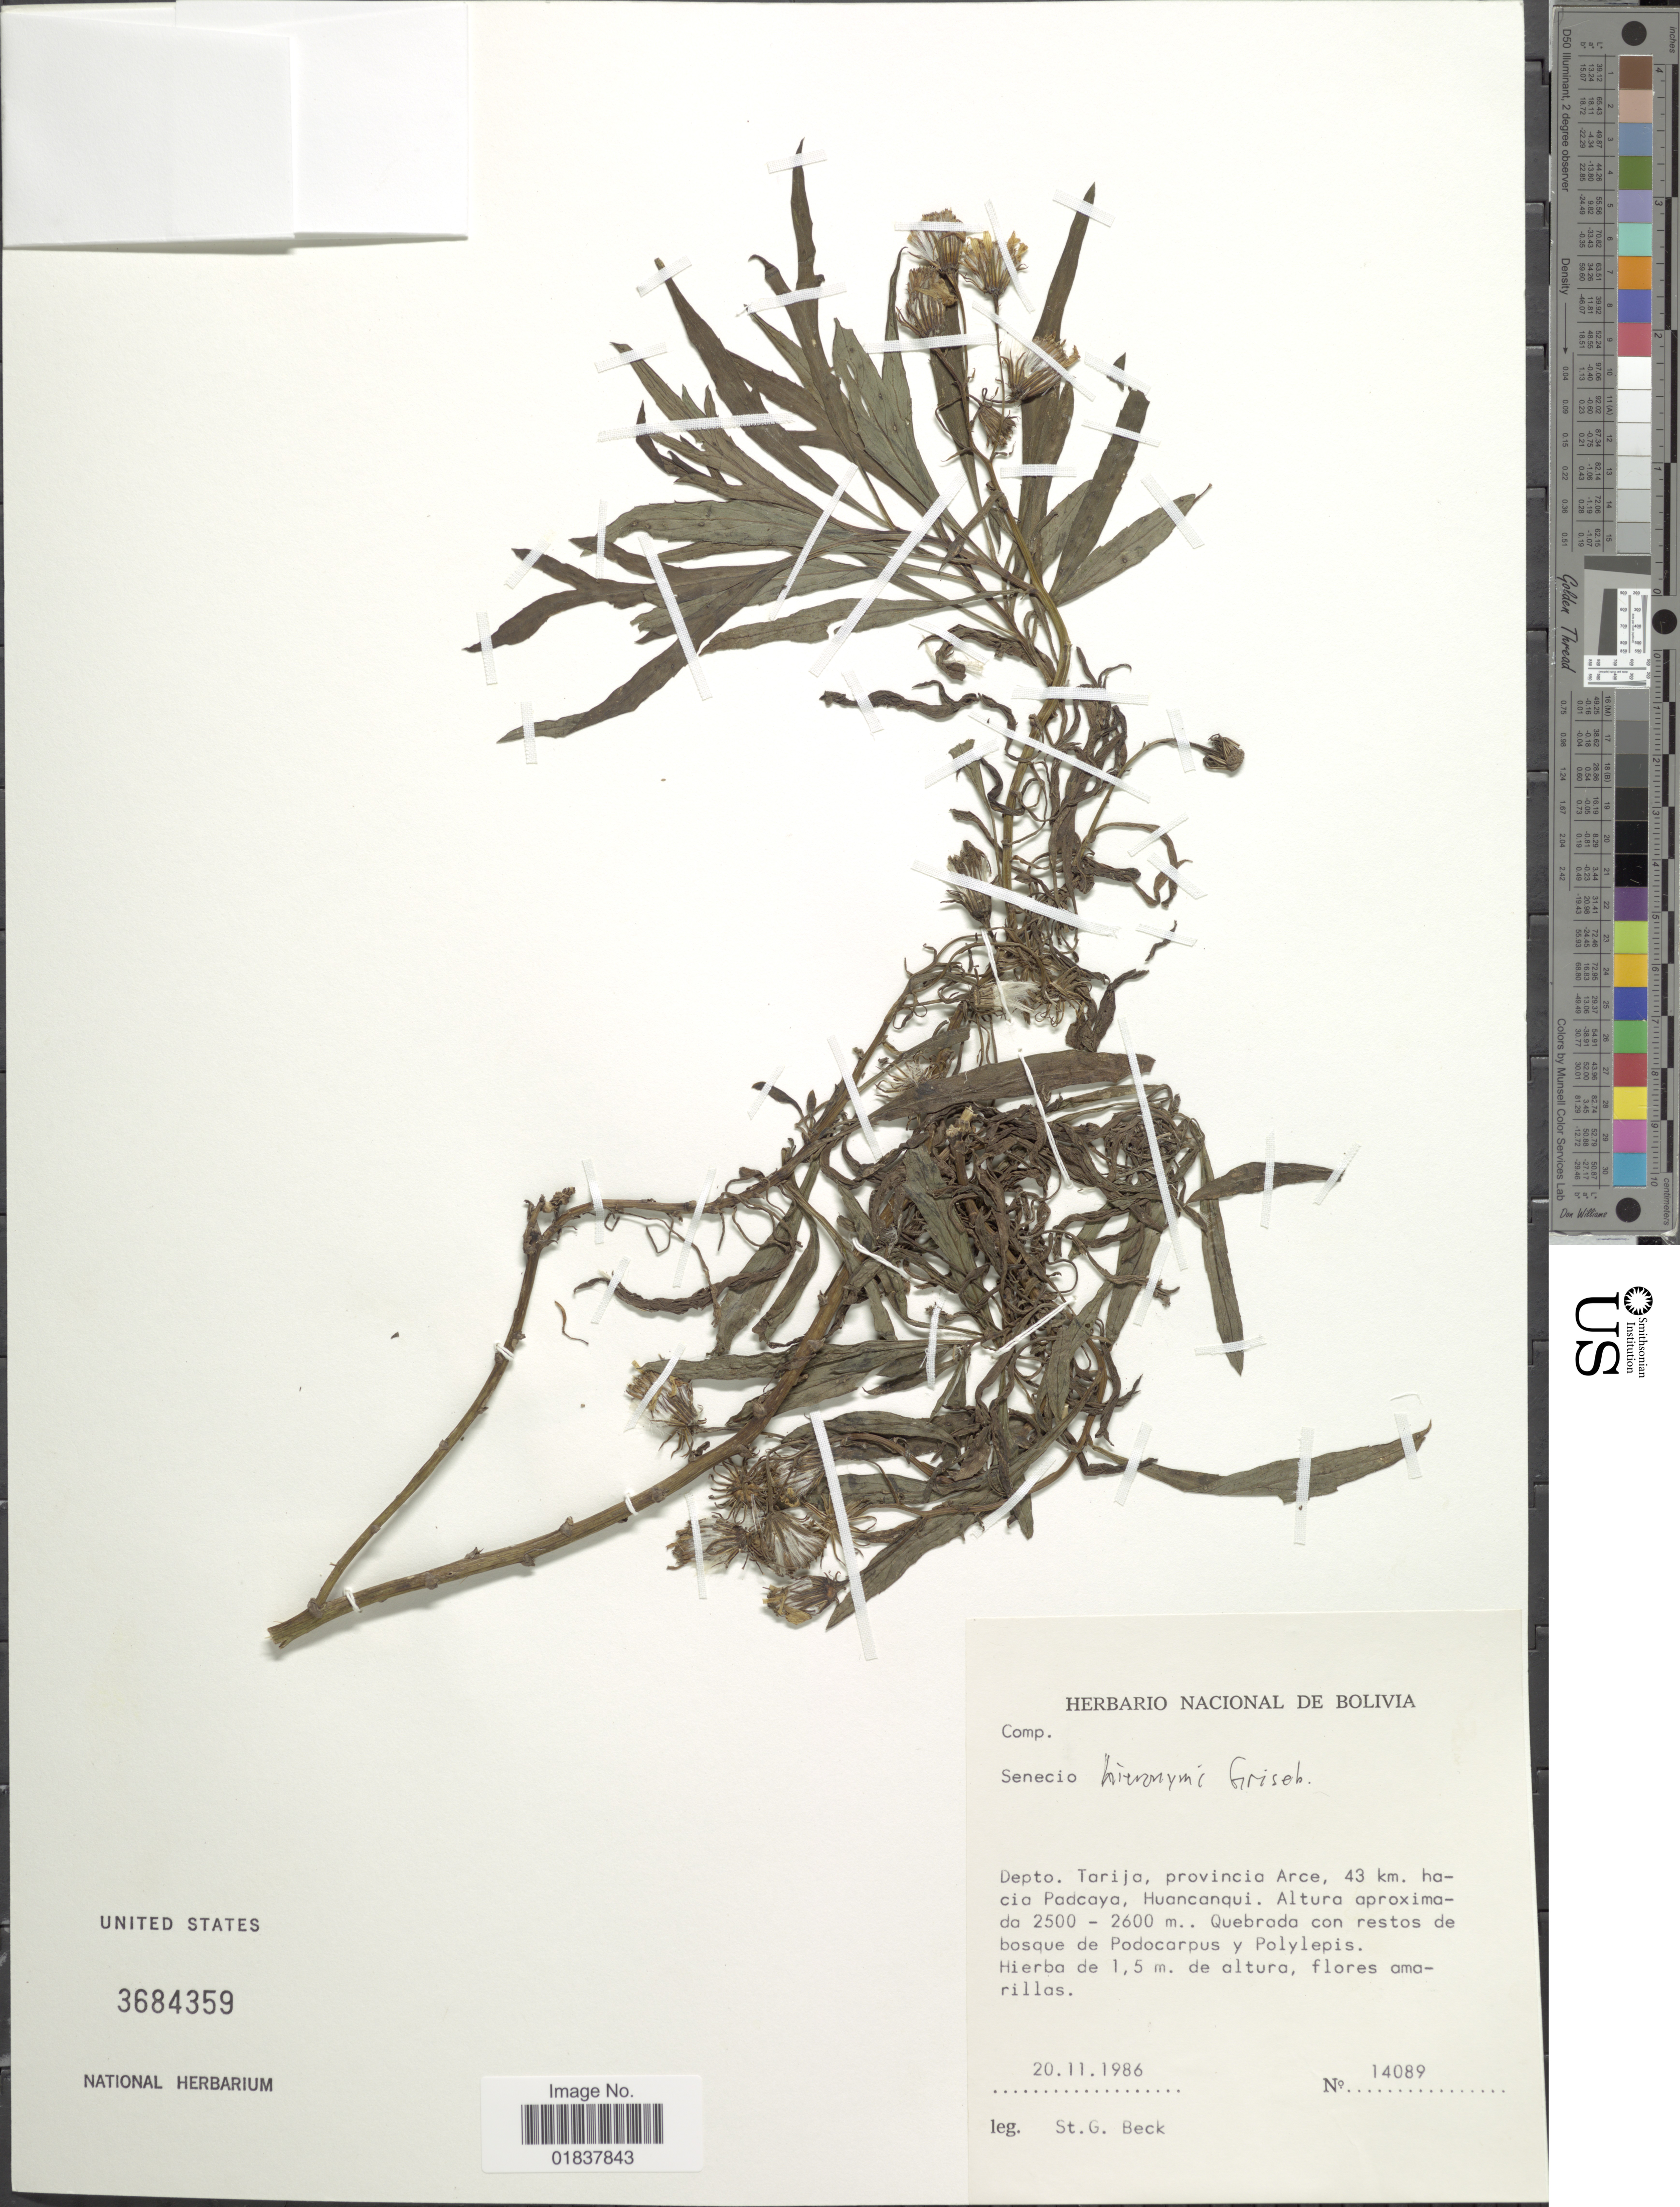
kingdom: Plantae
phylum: Tracheophyta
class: Magnoliopsida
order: Asterales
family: Asteraceae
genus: Senecio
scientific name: Senecio hieronymi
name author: Griseb.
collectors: S. G. Beck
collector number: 14089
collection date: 1986-11-20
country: Bolivia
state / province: Tarija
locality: Provincia Arce, 43 km hacia Padcaya, Huancanqui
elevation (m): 2500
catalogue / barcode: US 3684359